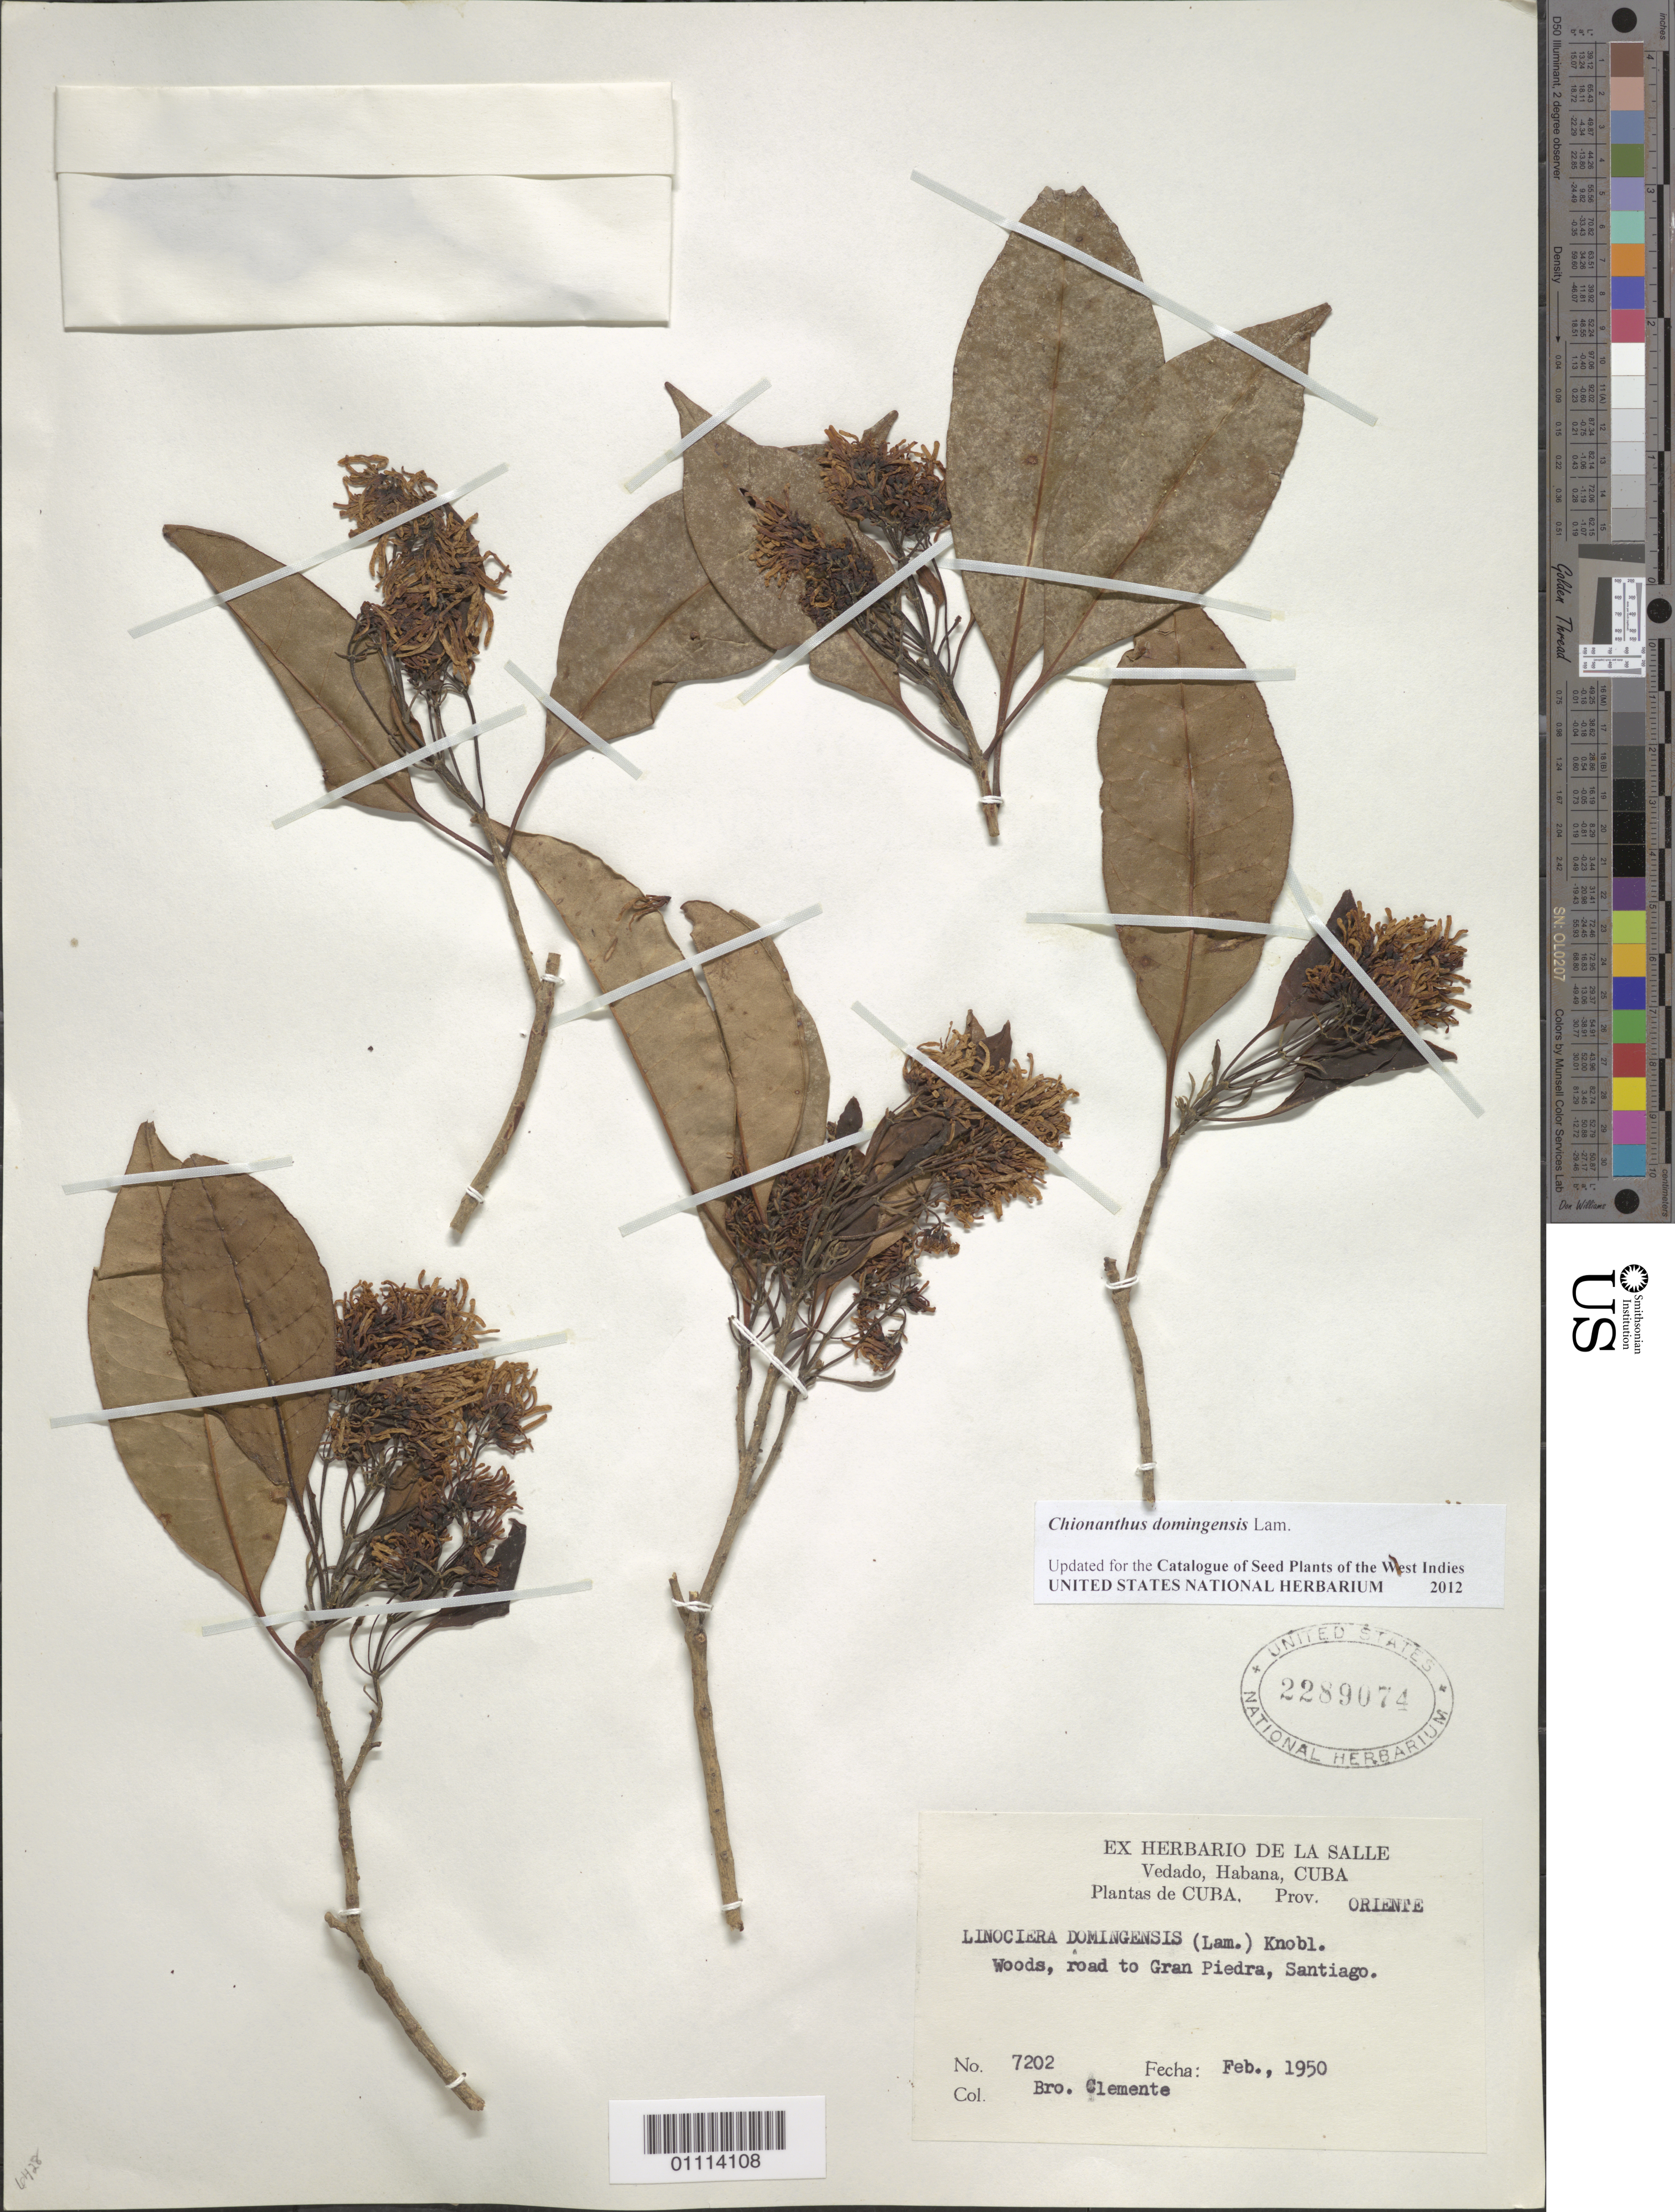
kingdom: Plantae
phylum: Tracheophyta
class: Magnoliopsida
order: Lamiales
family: Oleaceae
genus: Linociera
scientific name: Linociera domingensis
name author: (Lam.) Knobl.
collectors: B. Clement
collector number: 7202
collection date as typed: Feb 1950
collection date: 1950-02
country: Cuba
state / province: Santiago de Cuba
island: Cuba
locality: Woods, road to Gran Piedra, Santiago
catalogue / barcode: US 2289074